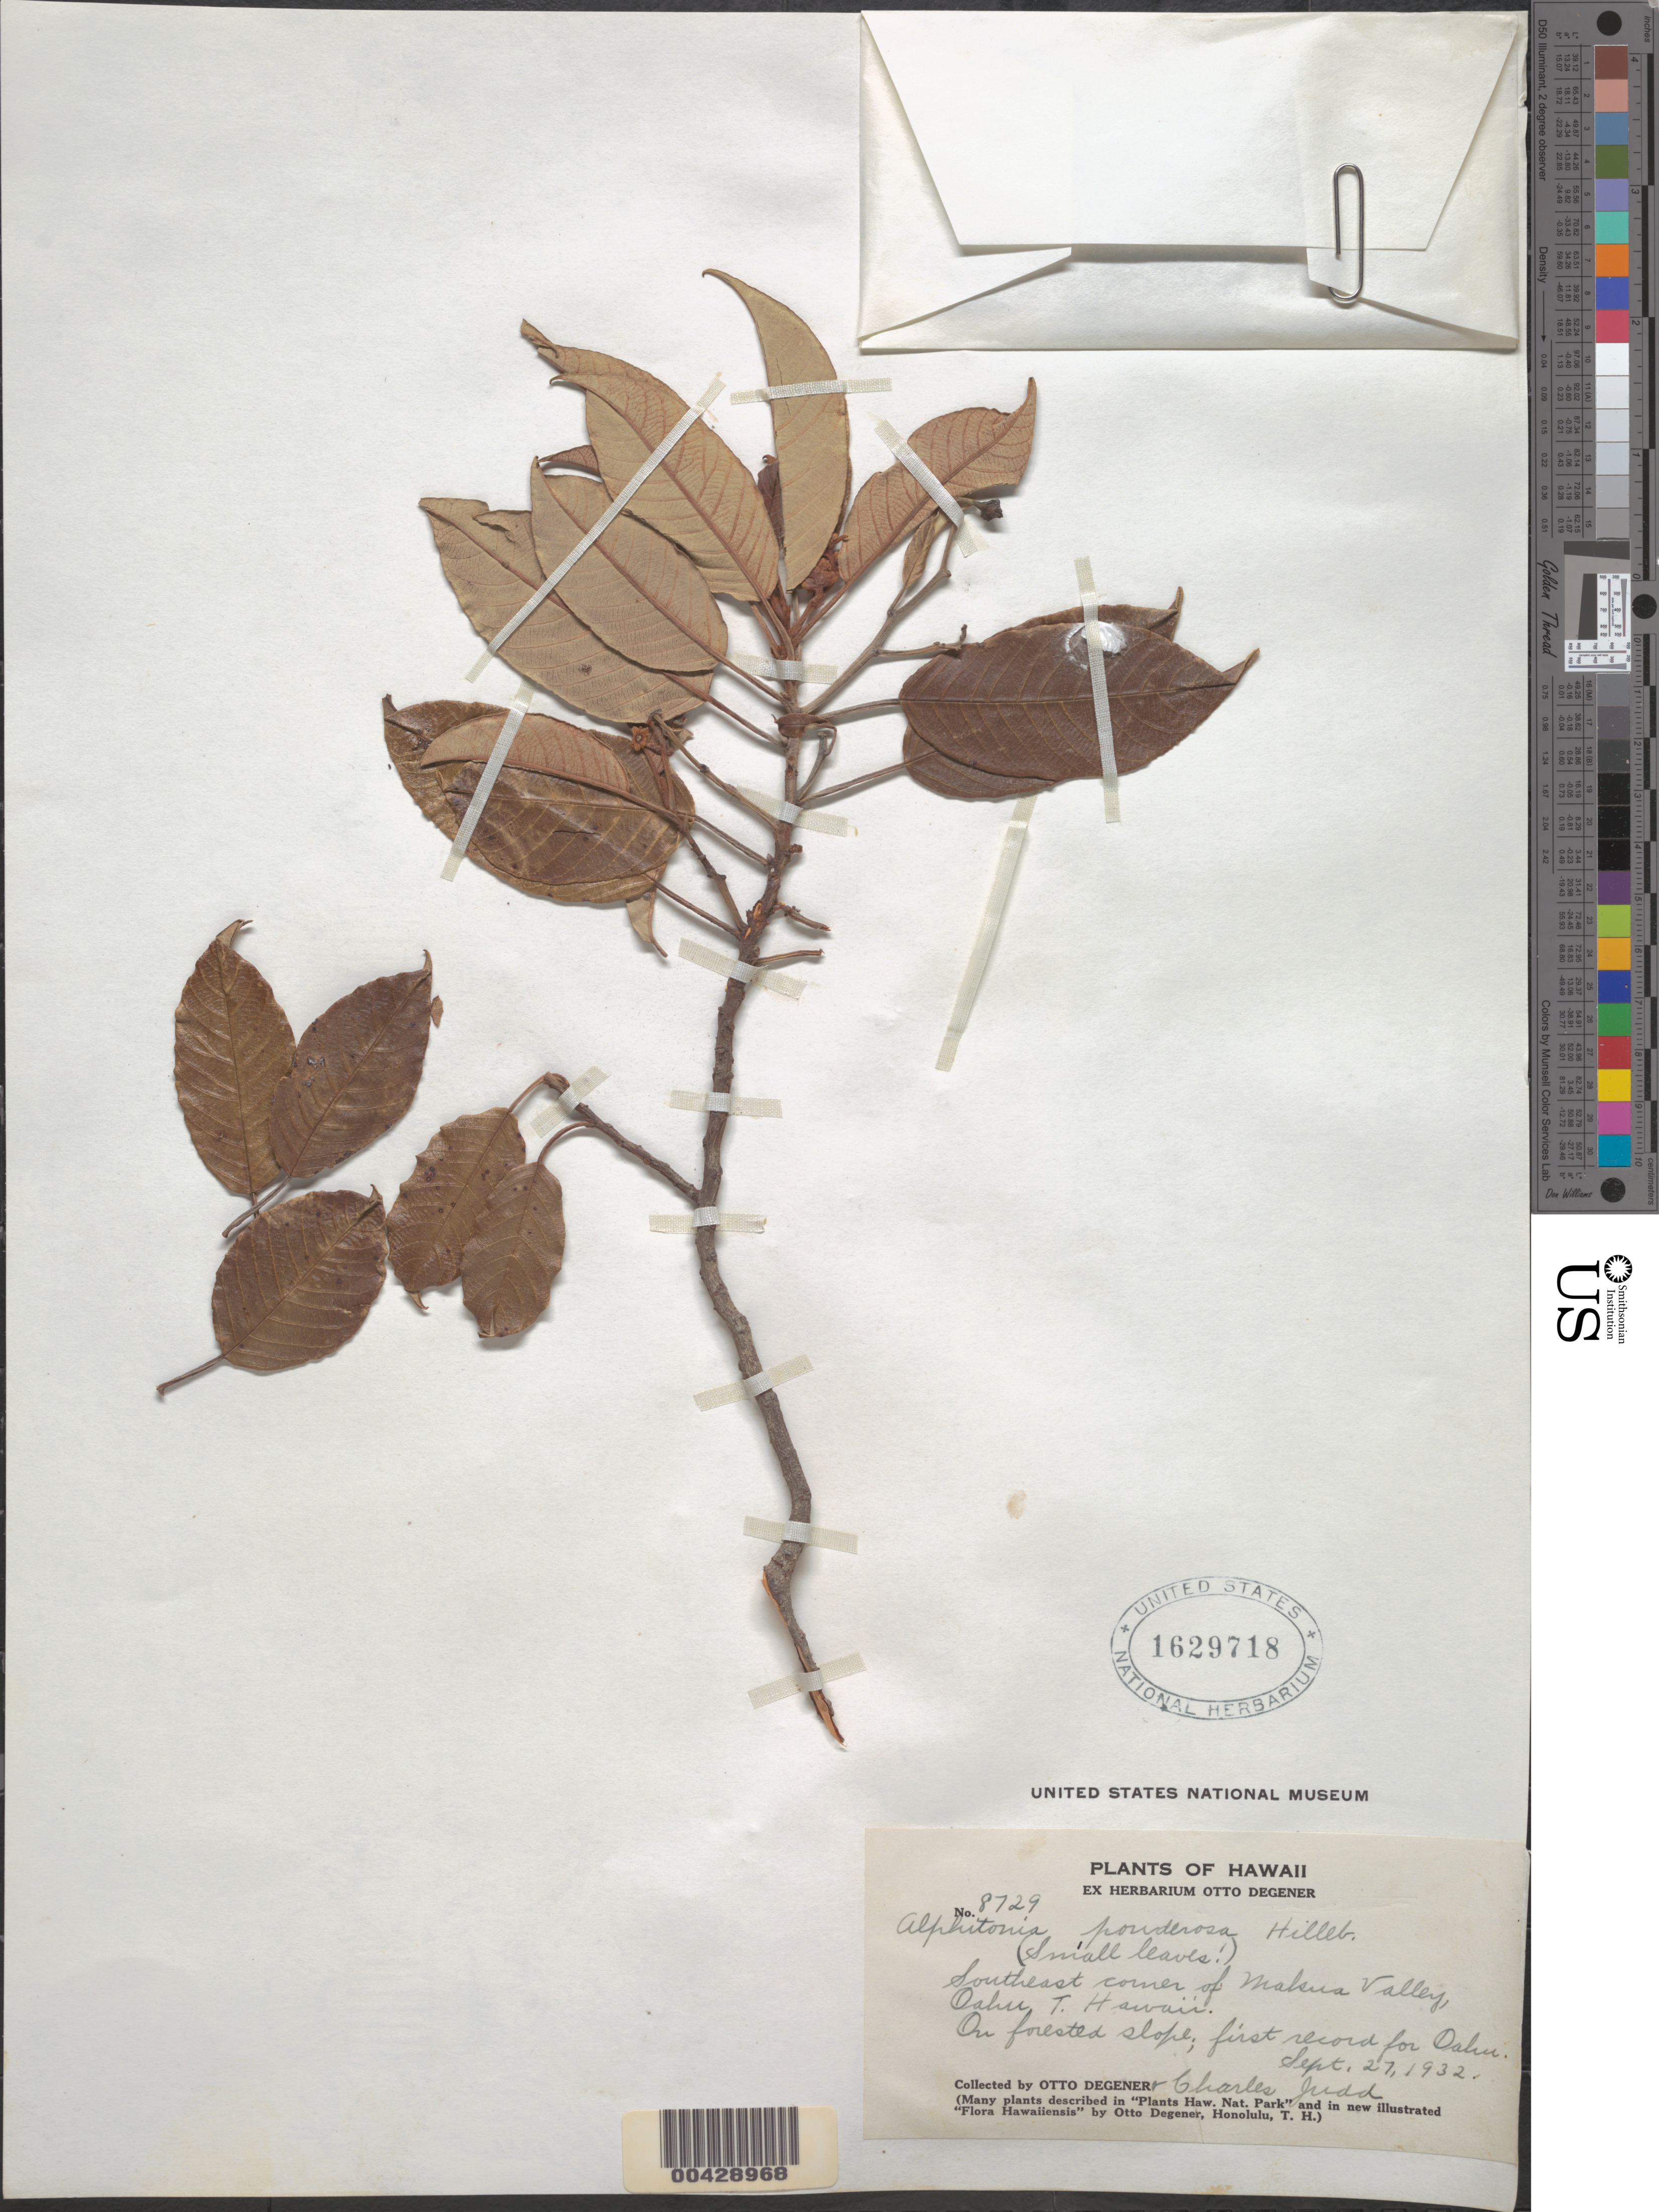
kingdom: Plantae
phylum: Tracheophyta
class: Magnoliopsida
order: Rosales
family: Rhamnaceae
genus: Alphitonia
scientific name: Alphitonia ponderosa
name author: Hillebr.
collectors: O. Degener & C. Judd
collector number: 8729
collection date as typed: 27 Sep 1932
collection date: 1932-09-27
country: United States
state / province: Hawaii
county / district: Honolulu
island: Oahu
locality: SE corner of Makua Valley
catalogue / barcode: US 1629718